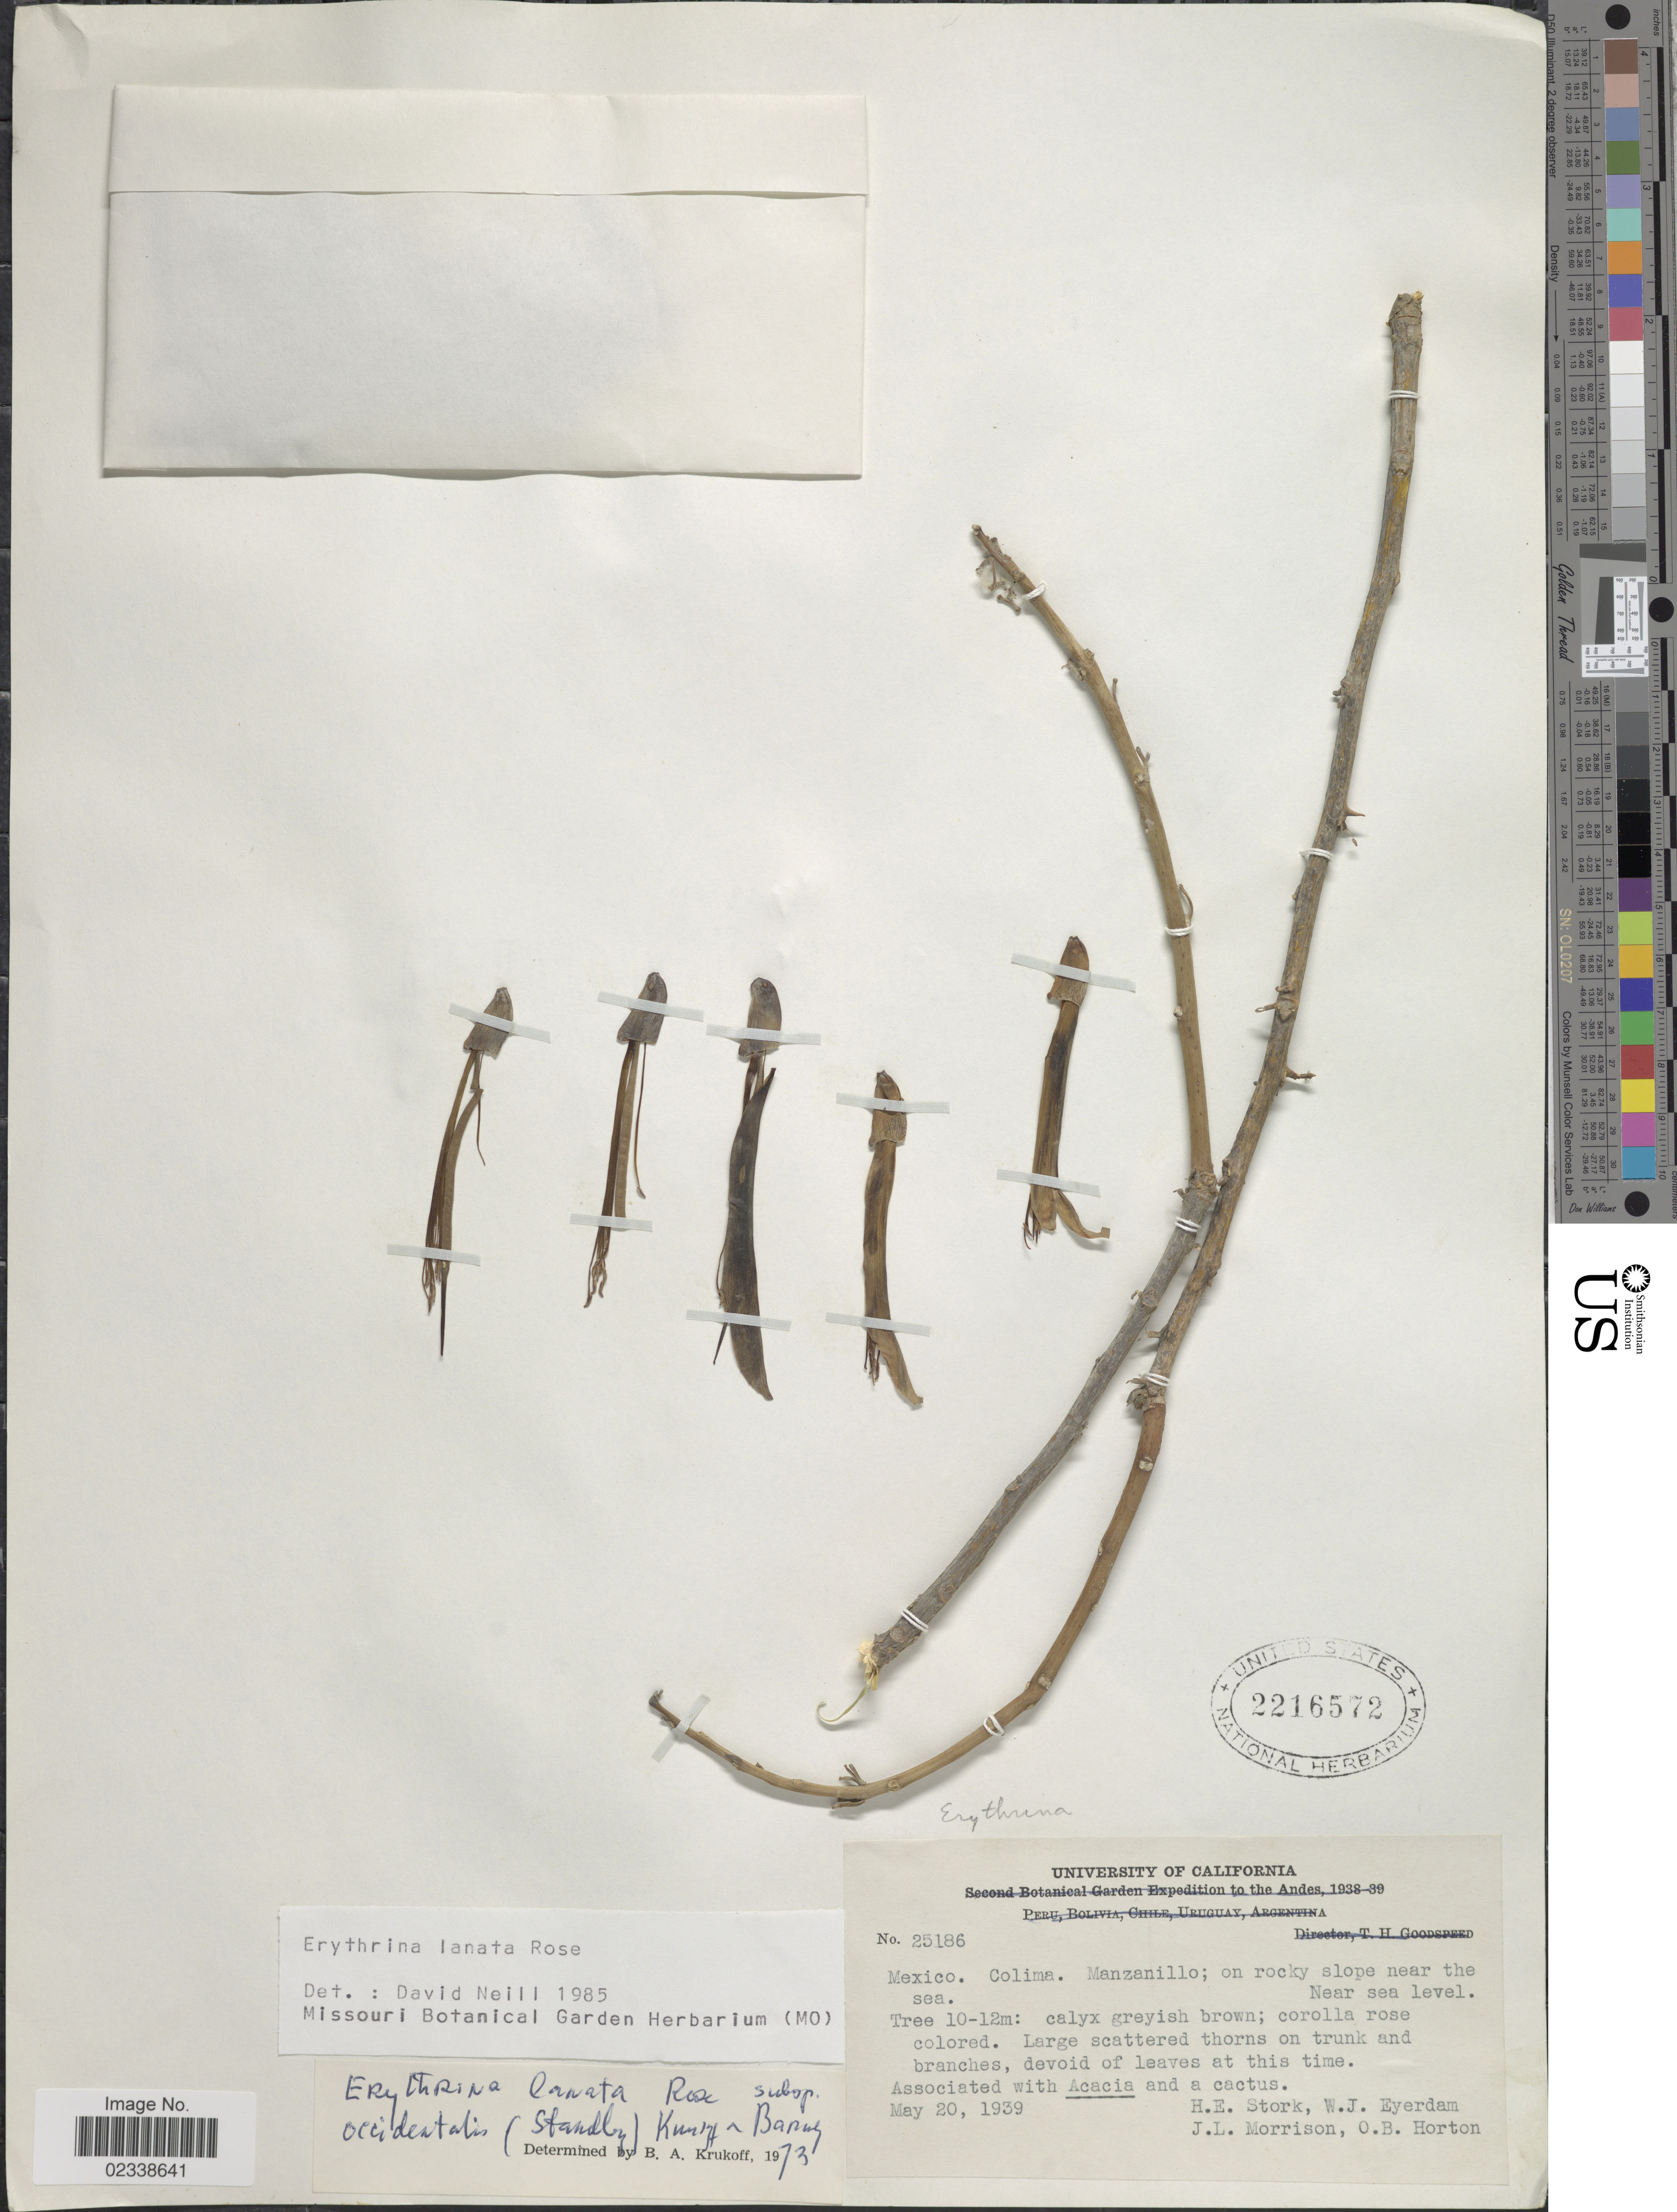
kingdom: Plantae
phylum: Tracheophyta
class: Magnoliopsida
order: Fabales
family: Fabaceae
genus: Erythrina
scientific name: Erythrina lanata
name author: Rose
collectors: H. E. Stork, W. J. Eyerdam, J. Morrison & O. B. Horton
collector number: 25186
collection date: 1939-05-20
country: Mexico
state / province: Colima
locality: Mazanillo; near the sea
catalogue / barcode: US 2216572